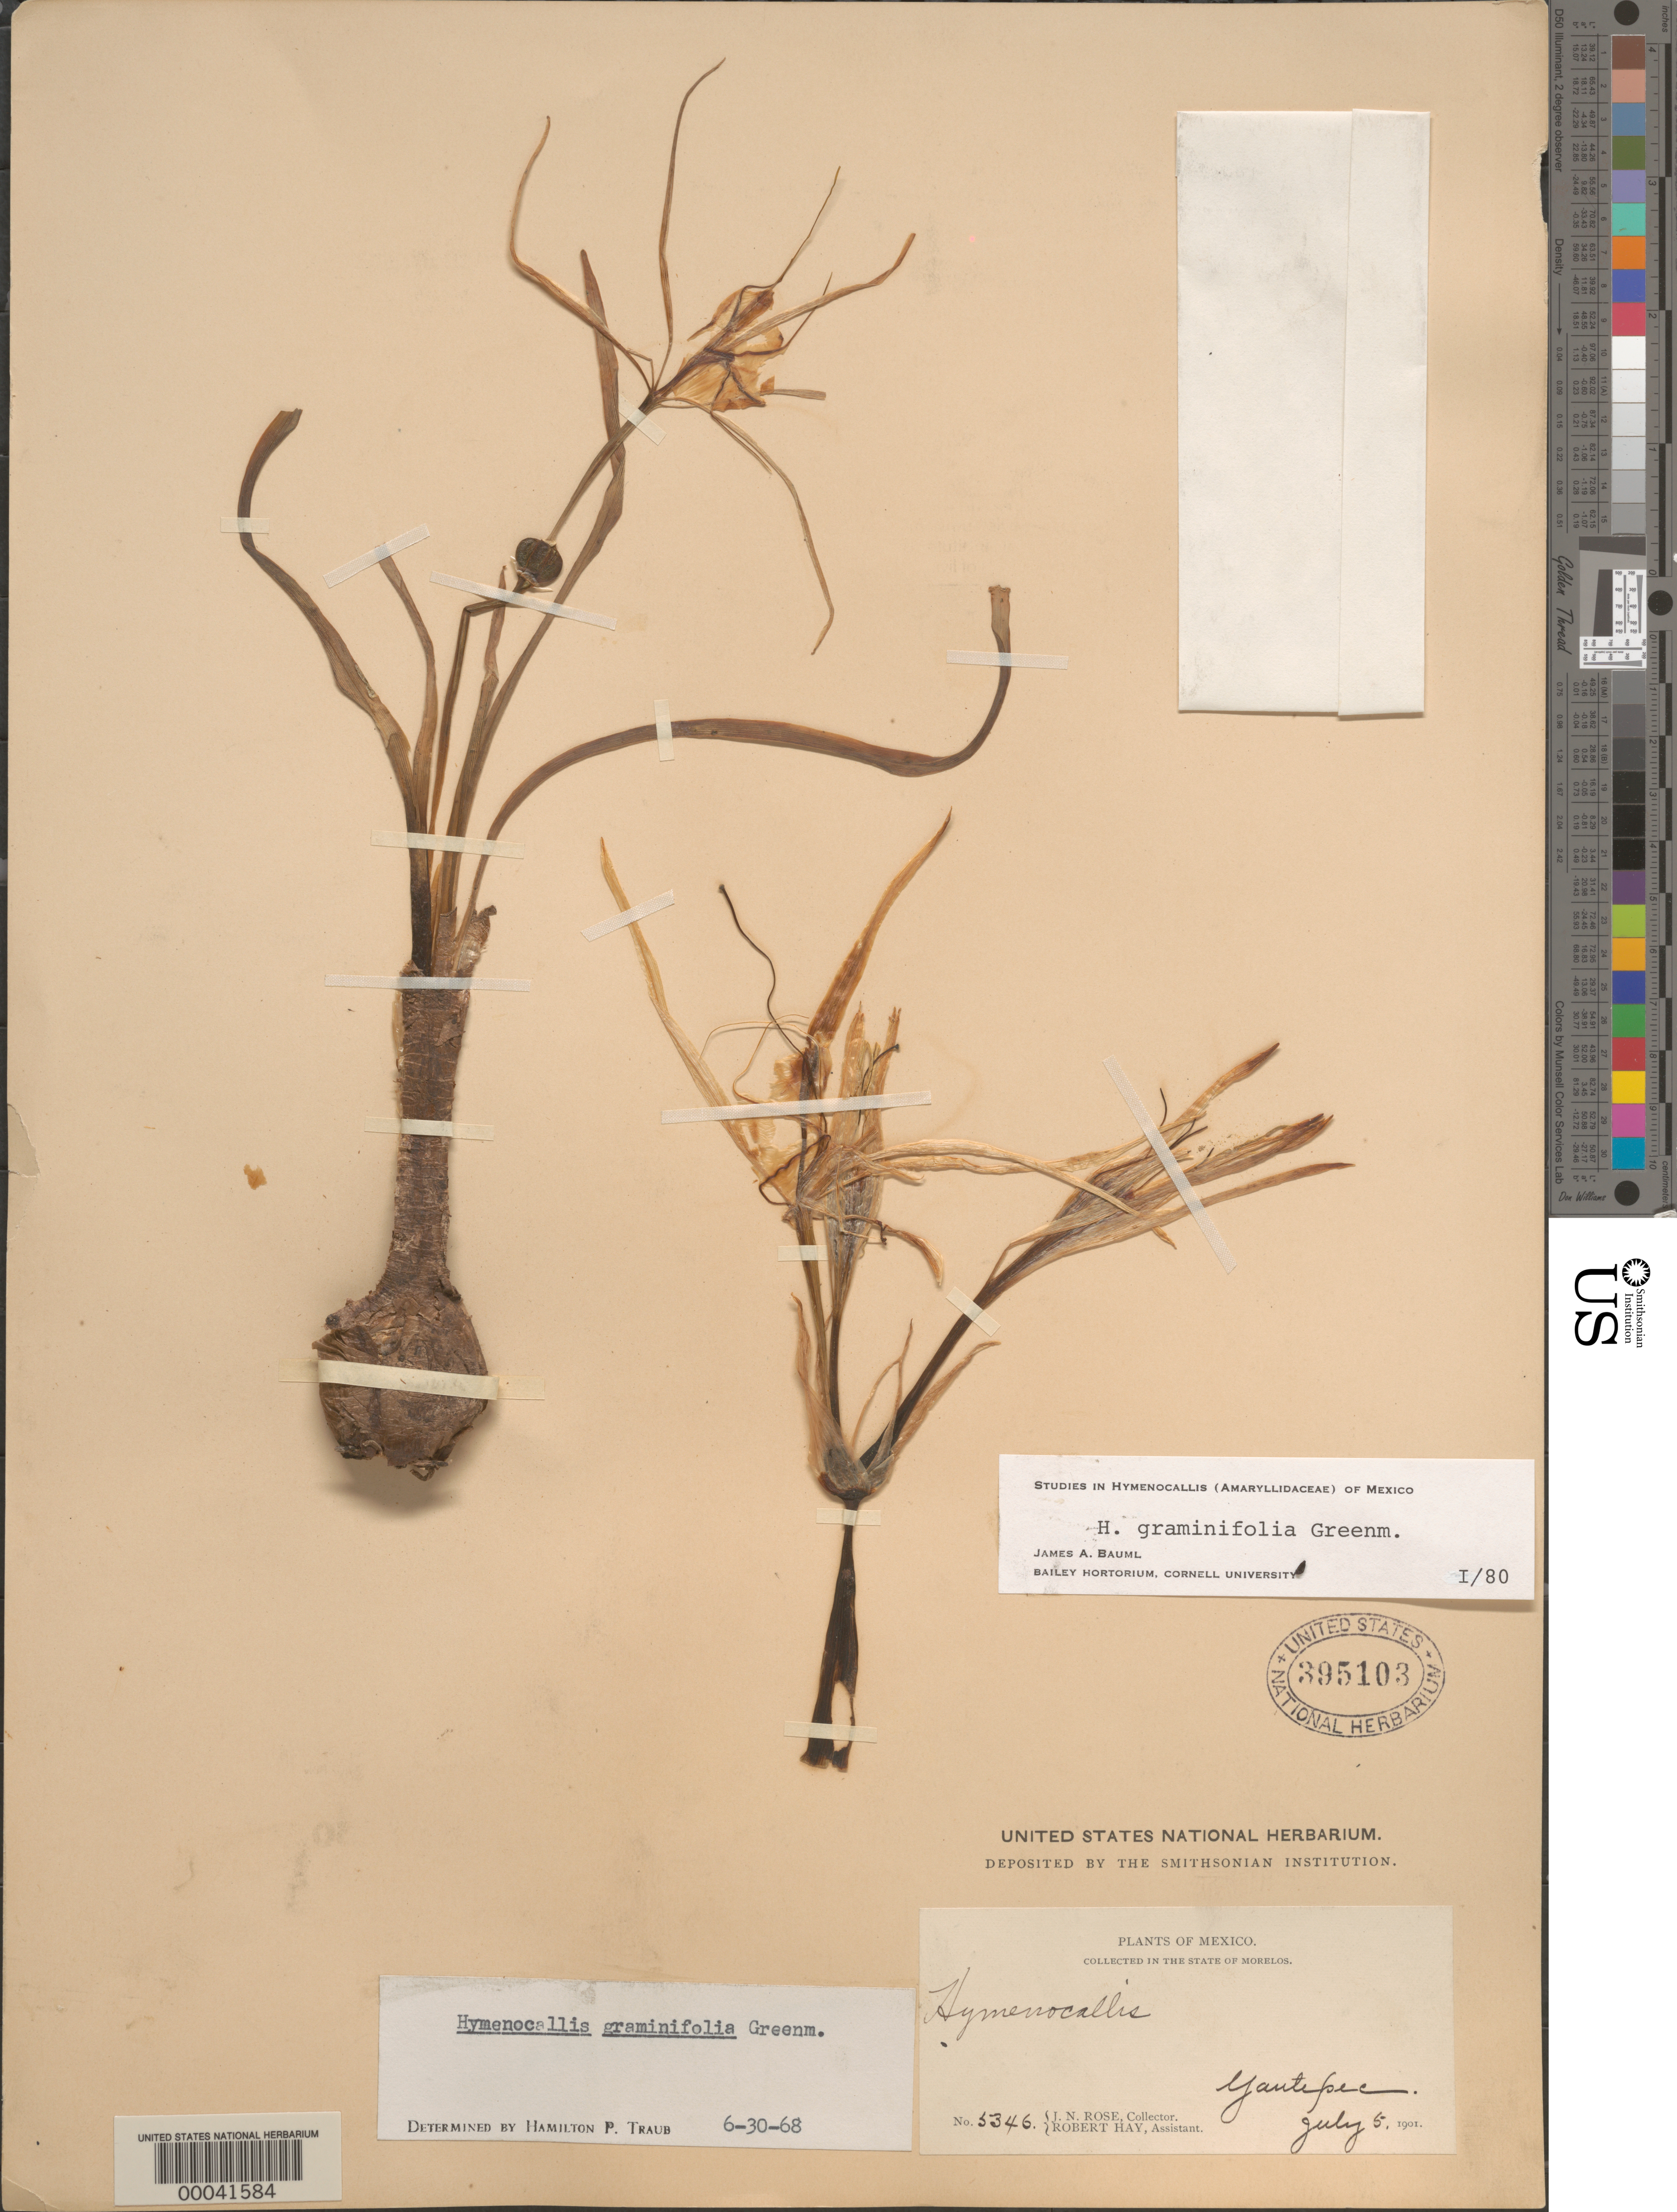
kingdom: Plantae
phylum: Tracheophyta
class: Liliopsida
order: Asparagales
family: Amaryllidaceae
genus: Hymenocallis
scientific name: Hymenocallis graminifolia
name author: Greenm.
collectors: J. N. Rose & R. H. Hay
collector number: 5346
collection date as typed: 05 Jul 1901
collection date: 1901-07-05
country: Mexico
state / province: Morelos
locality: Yautepec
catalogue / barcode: US 395103